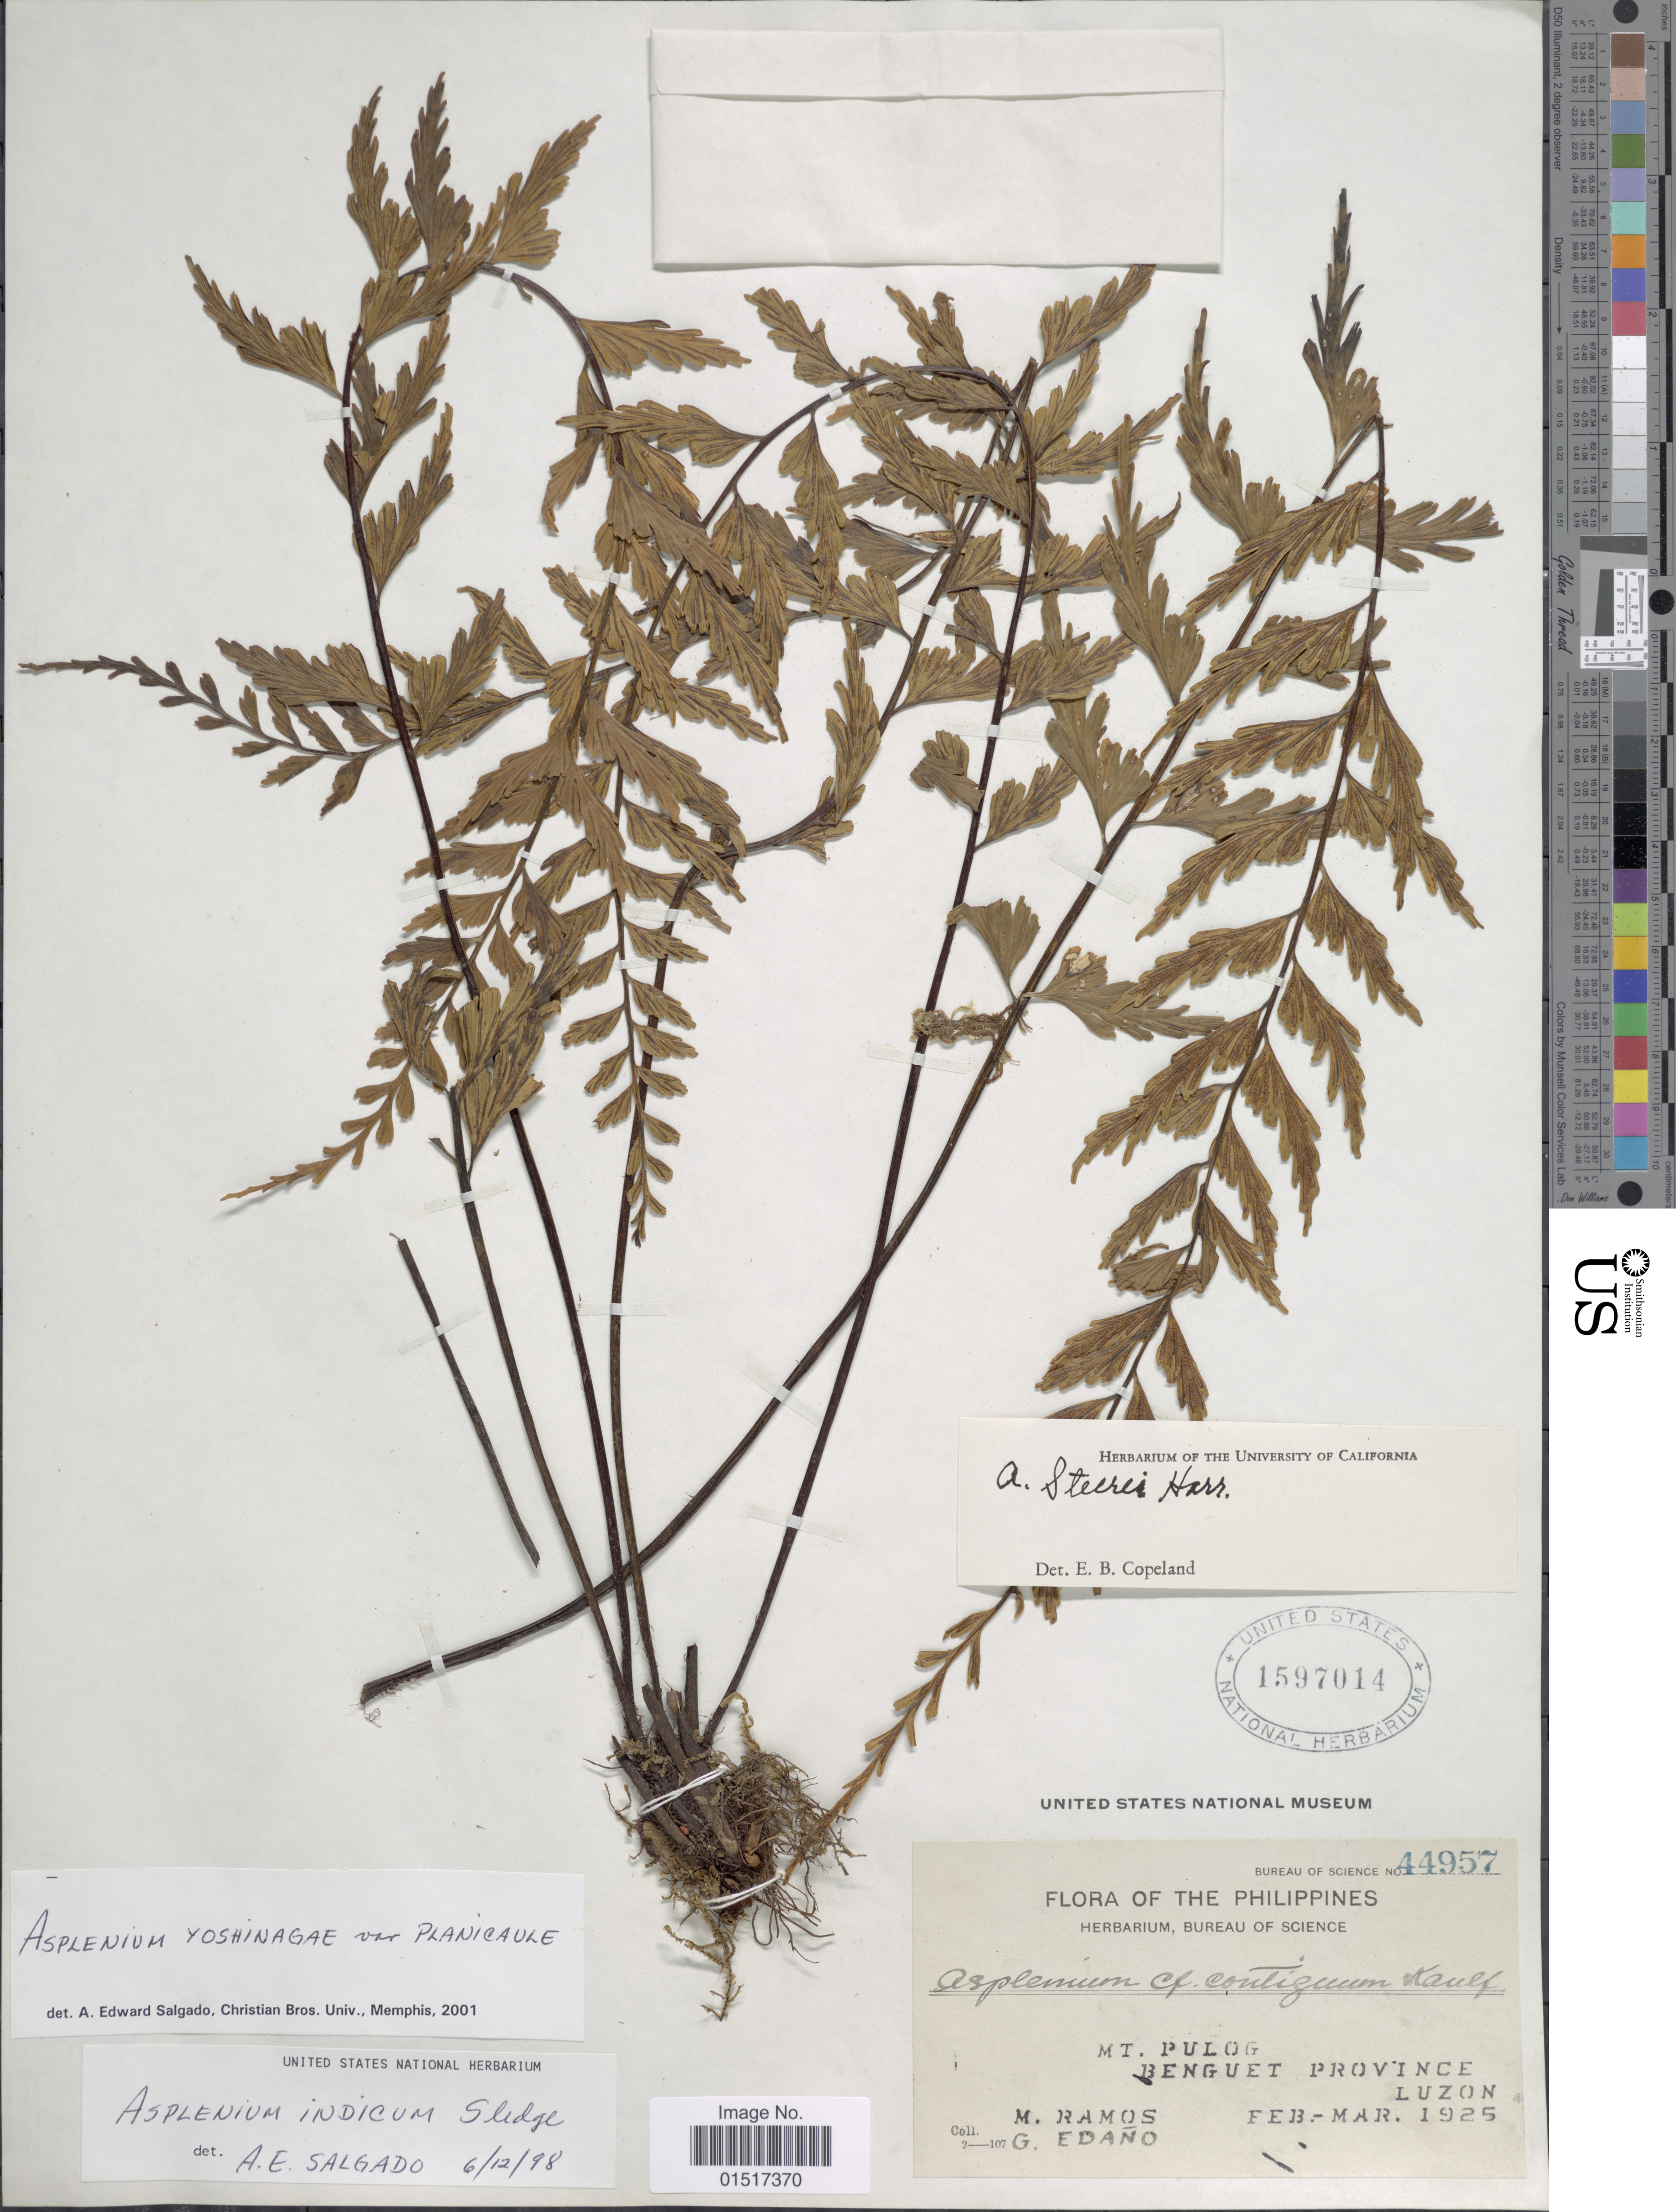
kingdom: Plantae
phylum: Tracheophyta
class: Polypodiopsida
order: Polypodiales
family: Aspleniaceae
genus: Asplenium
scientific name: Asplenium yoshinagae var. planicaule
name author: (Wall. ex Mett.) C.V. Morton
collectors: M. Ramos & G. Edaño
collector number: Bureau of Science 44957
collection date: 1925-02/1925-03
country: Philippines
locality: Mt. Pulog. Benguet Province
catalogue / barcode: US 1597014